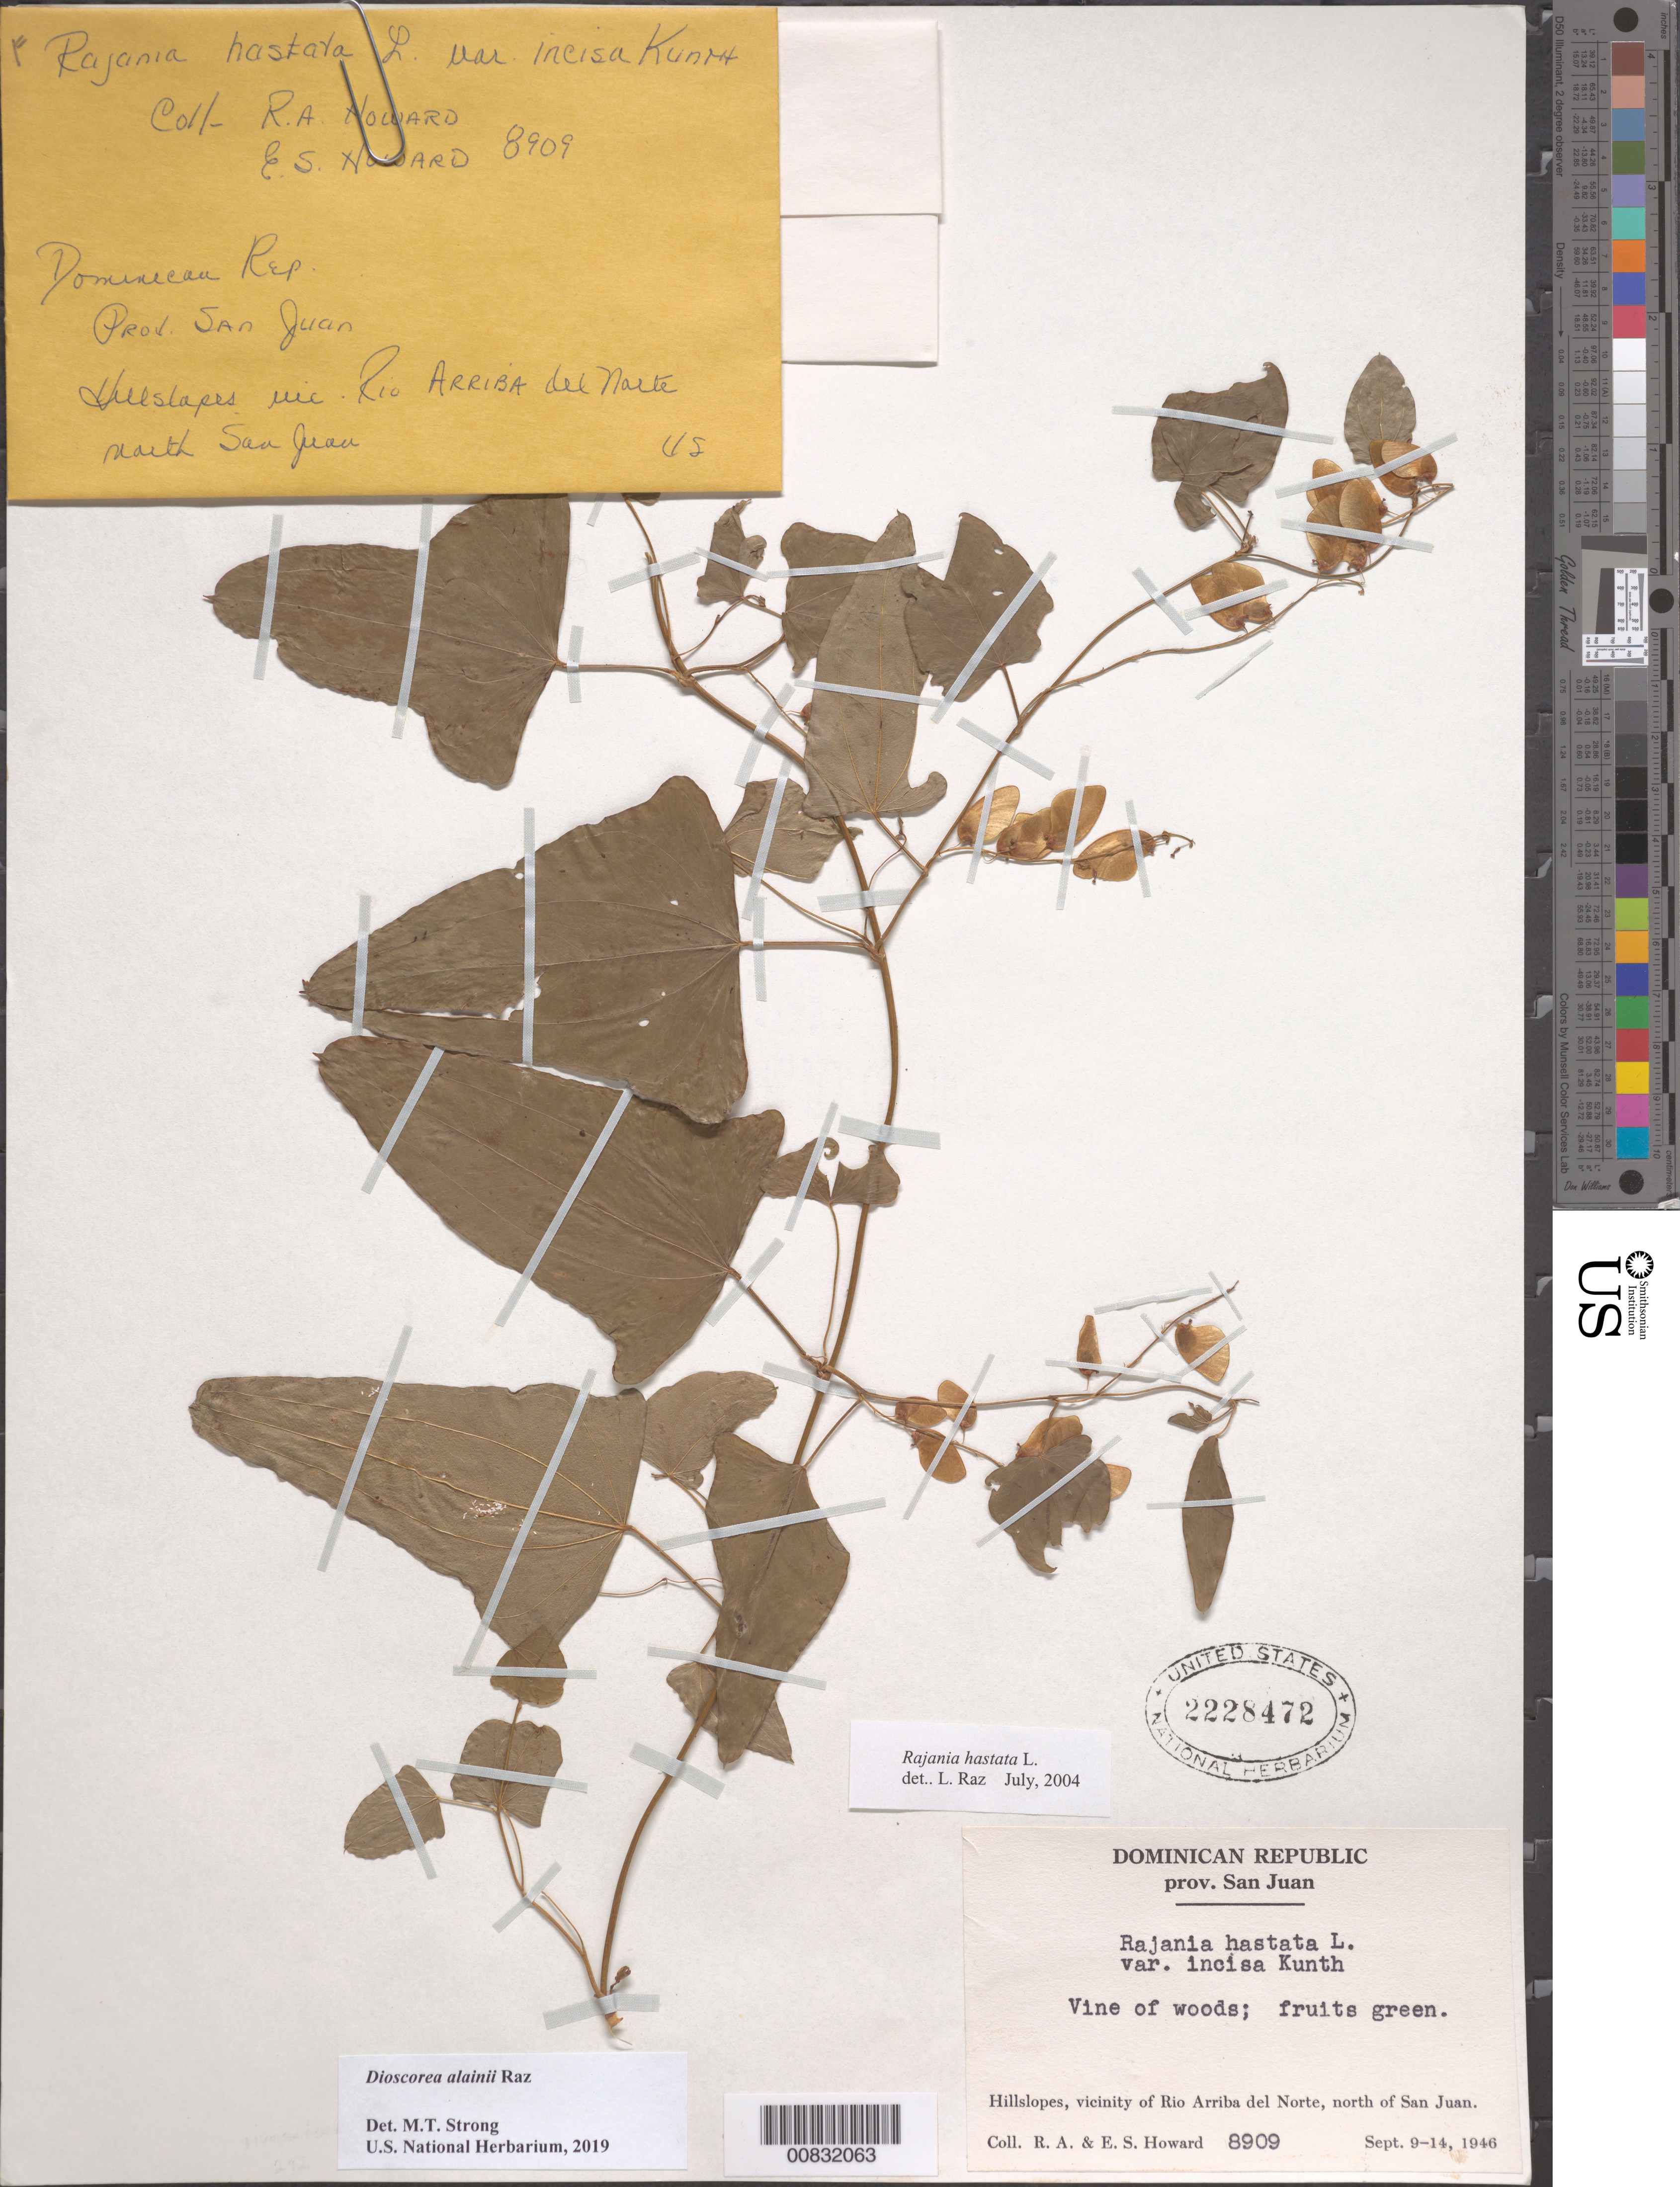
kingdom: Plantae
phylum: Tracheophyta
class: Liliopsida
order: Dioscoreales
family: Dioscoreaceae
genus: Dioscorea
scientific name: Dioscorea alainii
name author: Raz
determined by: Strong, M. T., (US), Smithsonian Institution - National Museum of Natural History (UNITED STATES)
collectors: R. A. Howard & E. S. Howard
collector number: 8909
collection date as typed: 09 Sep 1946 to 14 Sep 1946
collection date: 1946-09-09/1946-09-14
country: Dominican Republic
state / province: San Juan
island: Hispaniola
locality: Vicinity of Río Arriba del Norte, north of San Juan.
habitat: Hillslopes.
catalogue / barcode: US 2228472